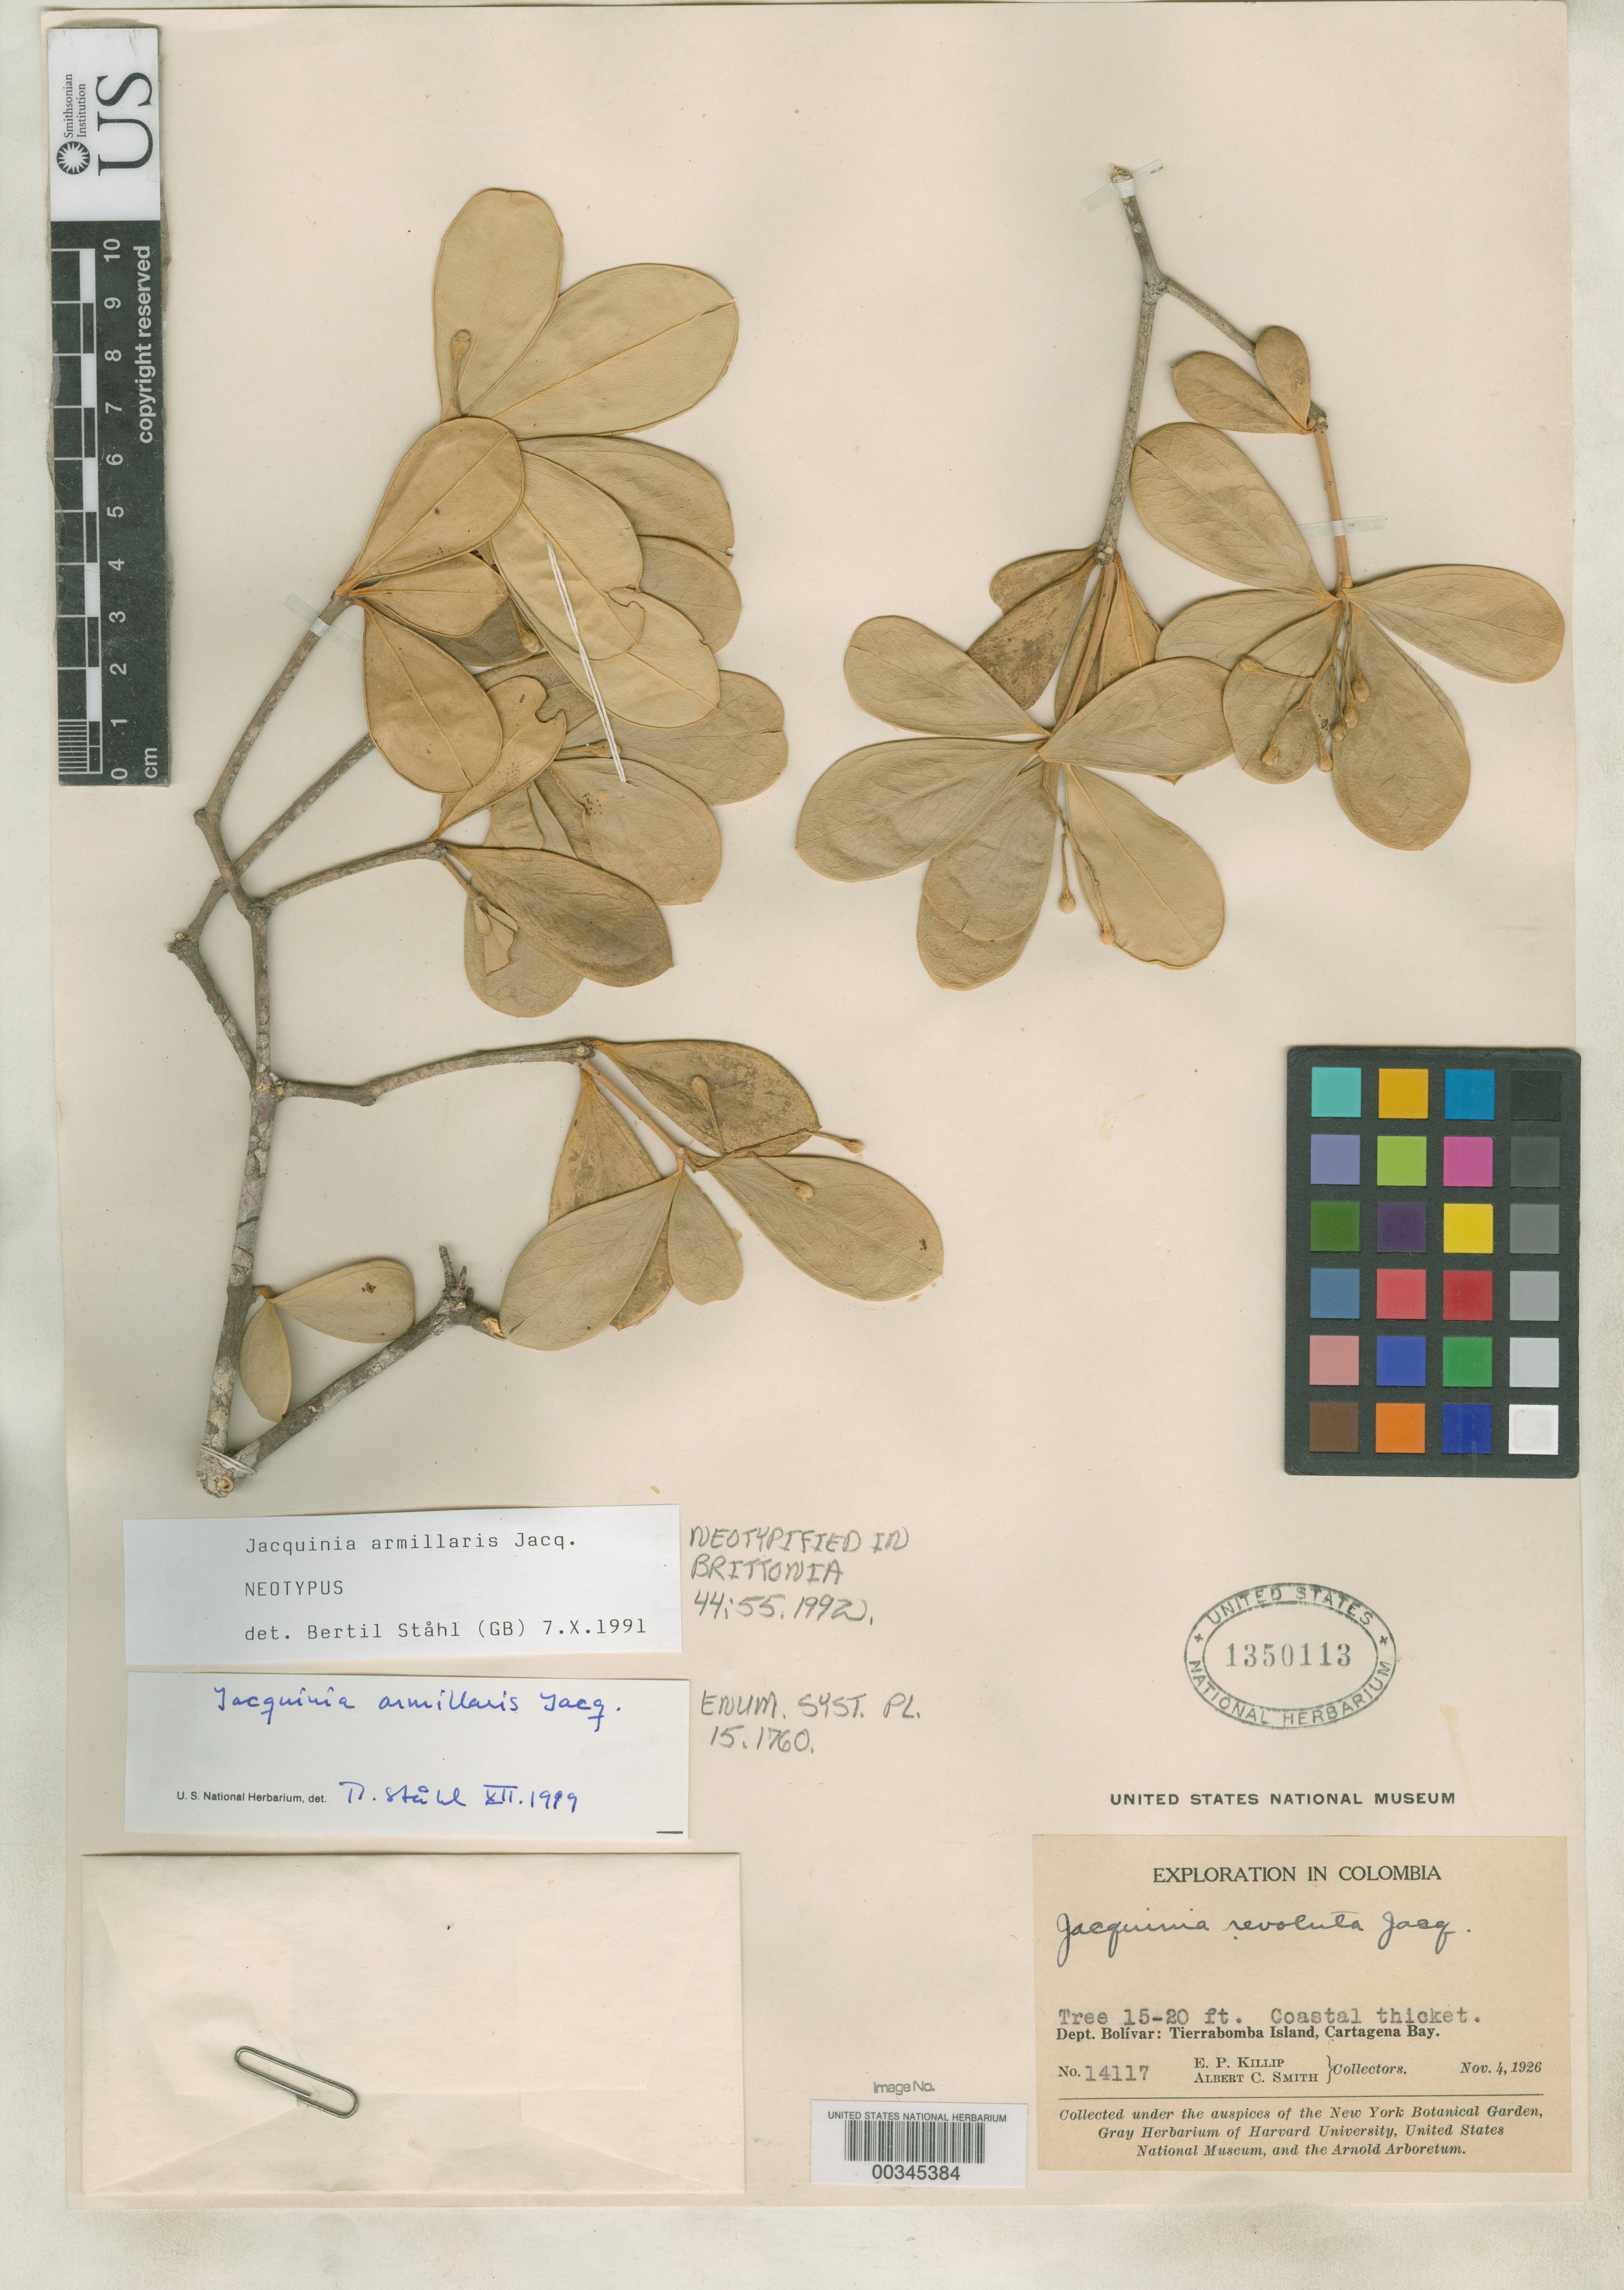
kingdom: Plantae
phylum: Tracheophyta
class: Magnoliopsida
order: Ericales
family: Primulaceae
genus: Jacquinia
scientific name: Jacquinia armillaris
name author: Jacq.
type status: Neotype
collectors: E. P. Killip & A. C. Smith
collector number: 14117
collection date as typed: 04 Nov 1926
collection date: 1926-11-04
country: Colombia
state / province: Bolívar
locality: Tierrabomba Island, Cartagena Bay.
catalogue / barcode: US 1350113